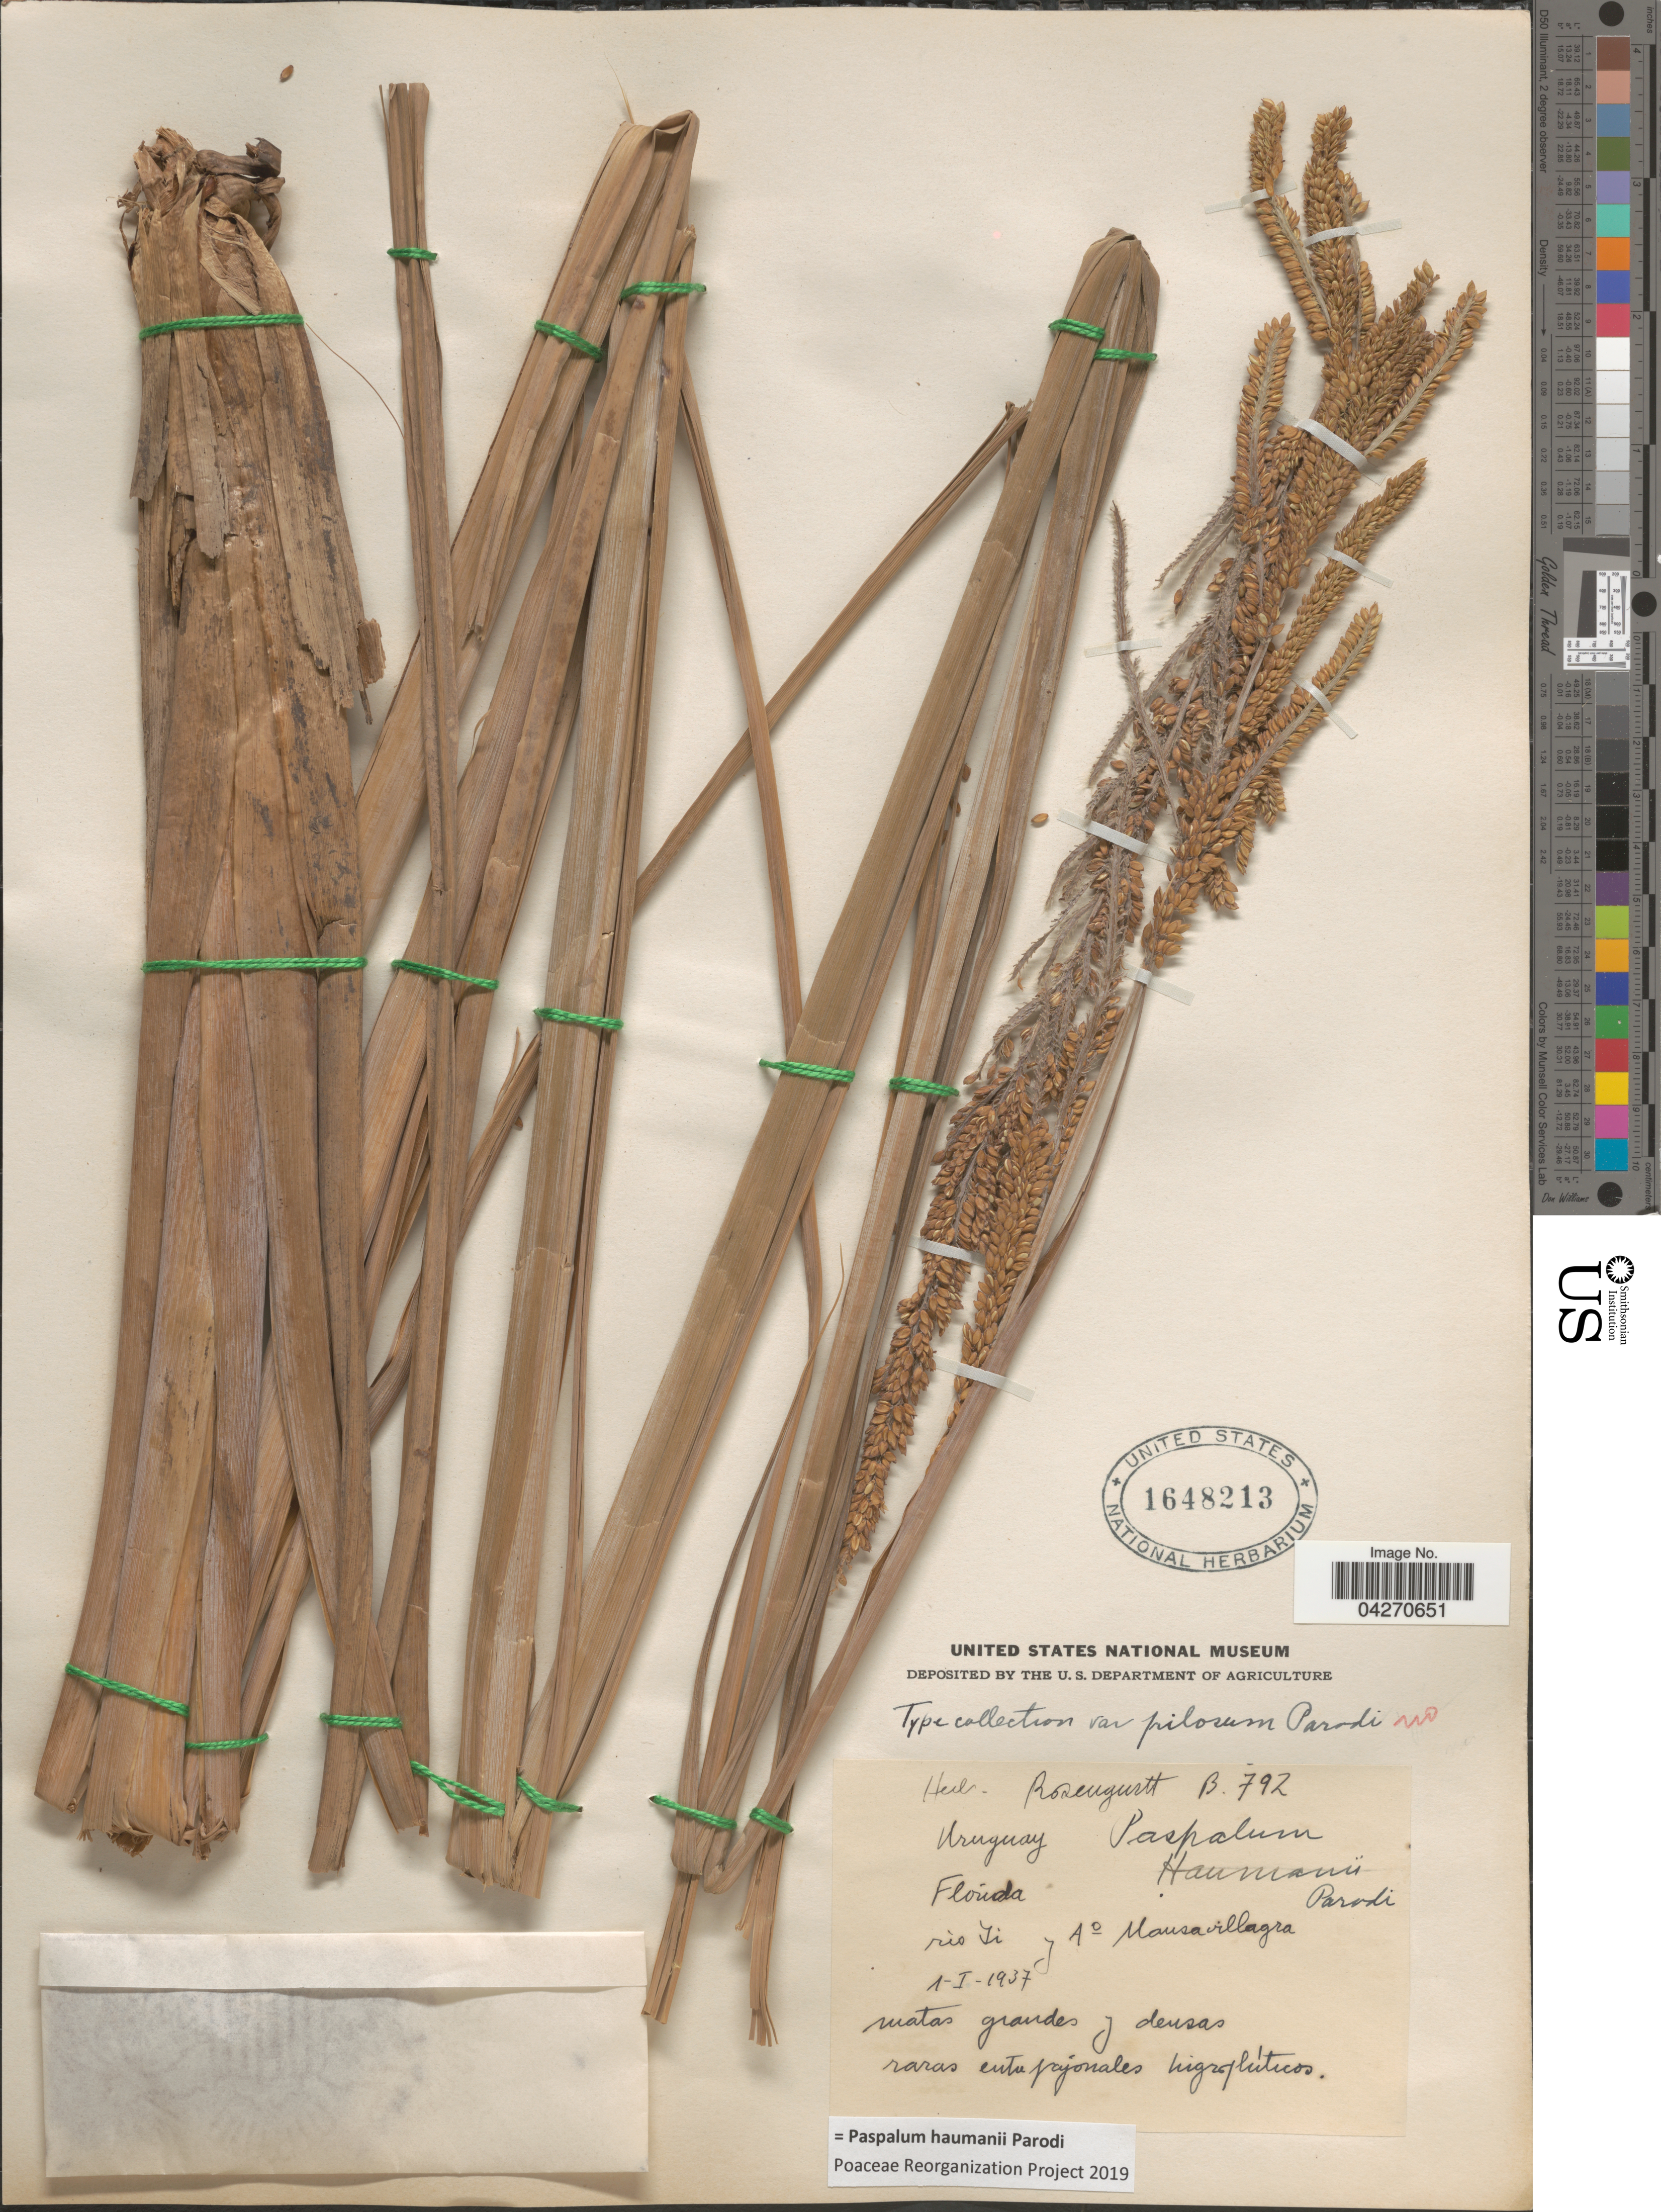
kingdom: Plantae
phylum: Tracheophyta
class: Liliopsida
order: Poales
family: Poaceae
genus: Paspalum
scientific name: Paspalum haumanii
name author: Parodi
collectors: ex herb. Rosengurtt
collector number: B792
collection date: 1937-01-01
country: Uruguay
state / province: Florida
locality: Río Yi y A° Mansavillagra.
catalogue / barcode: US 1648213